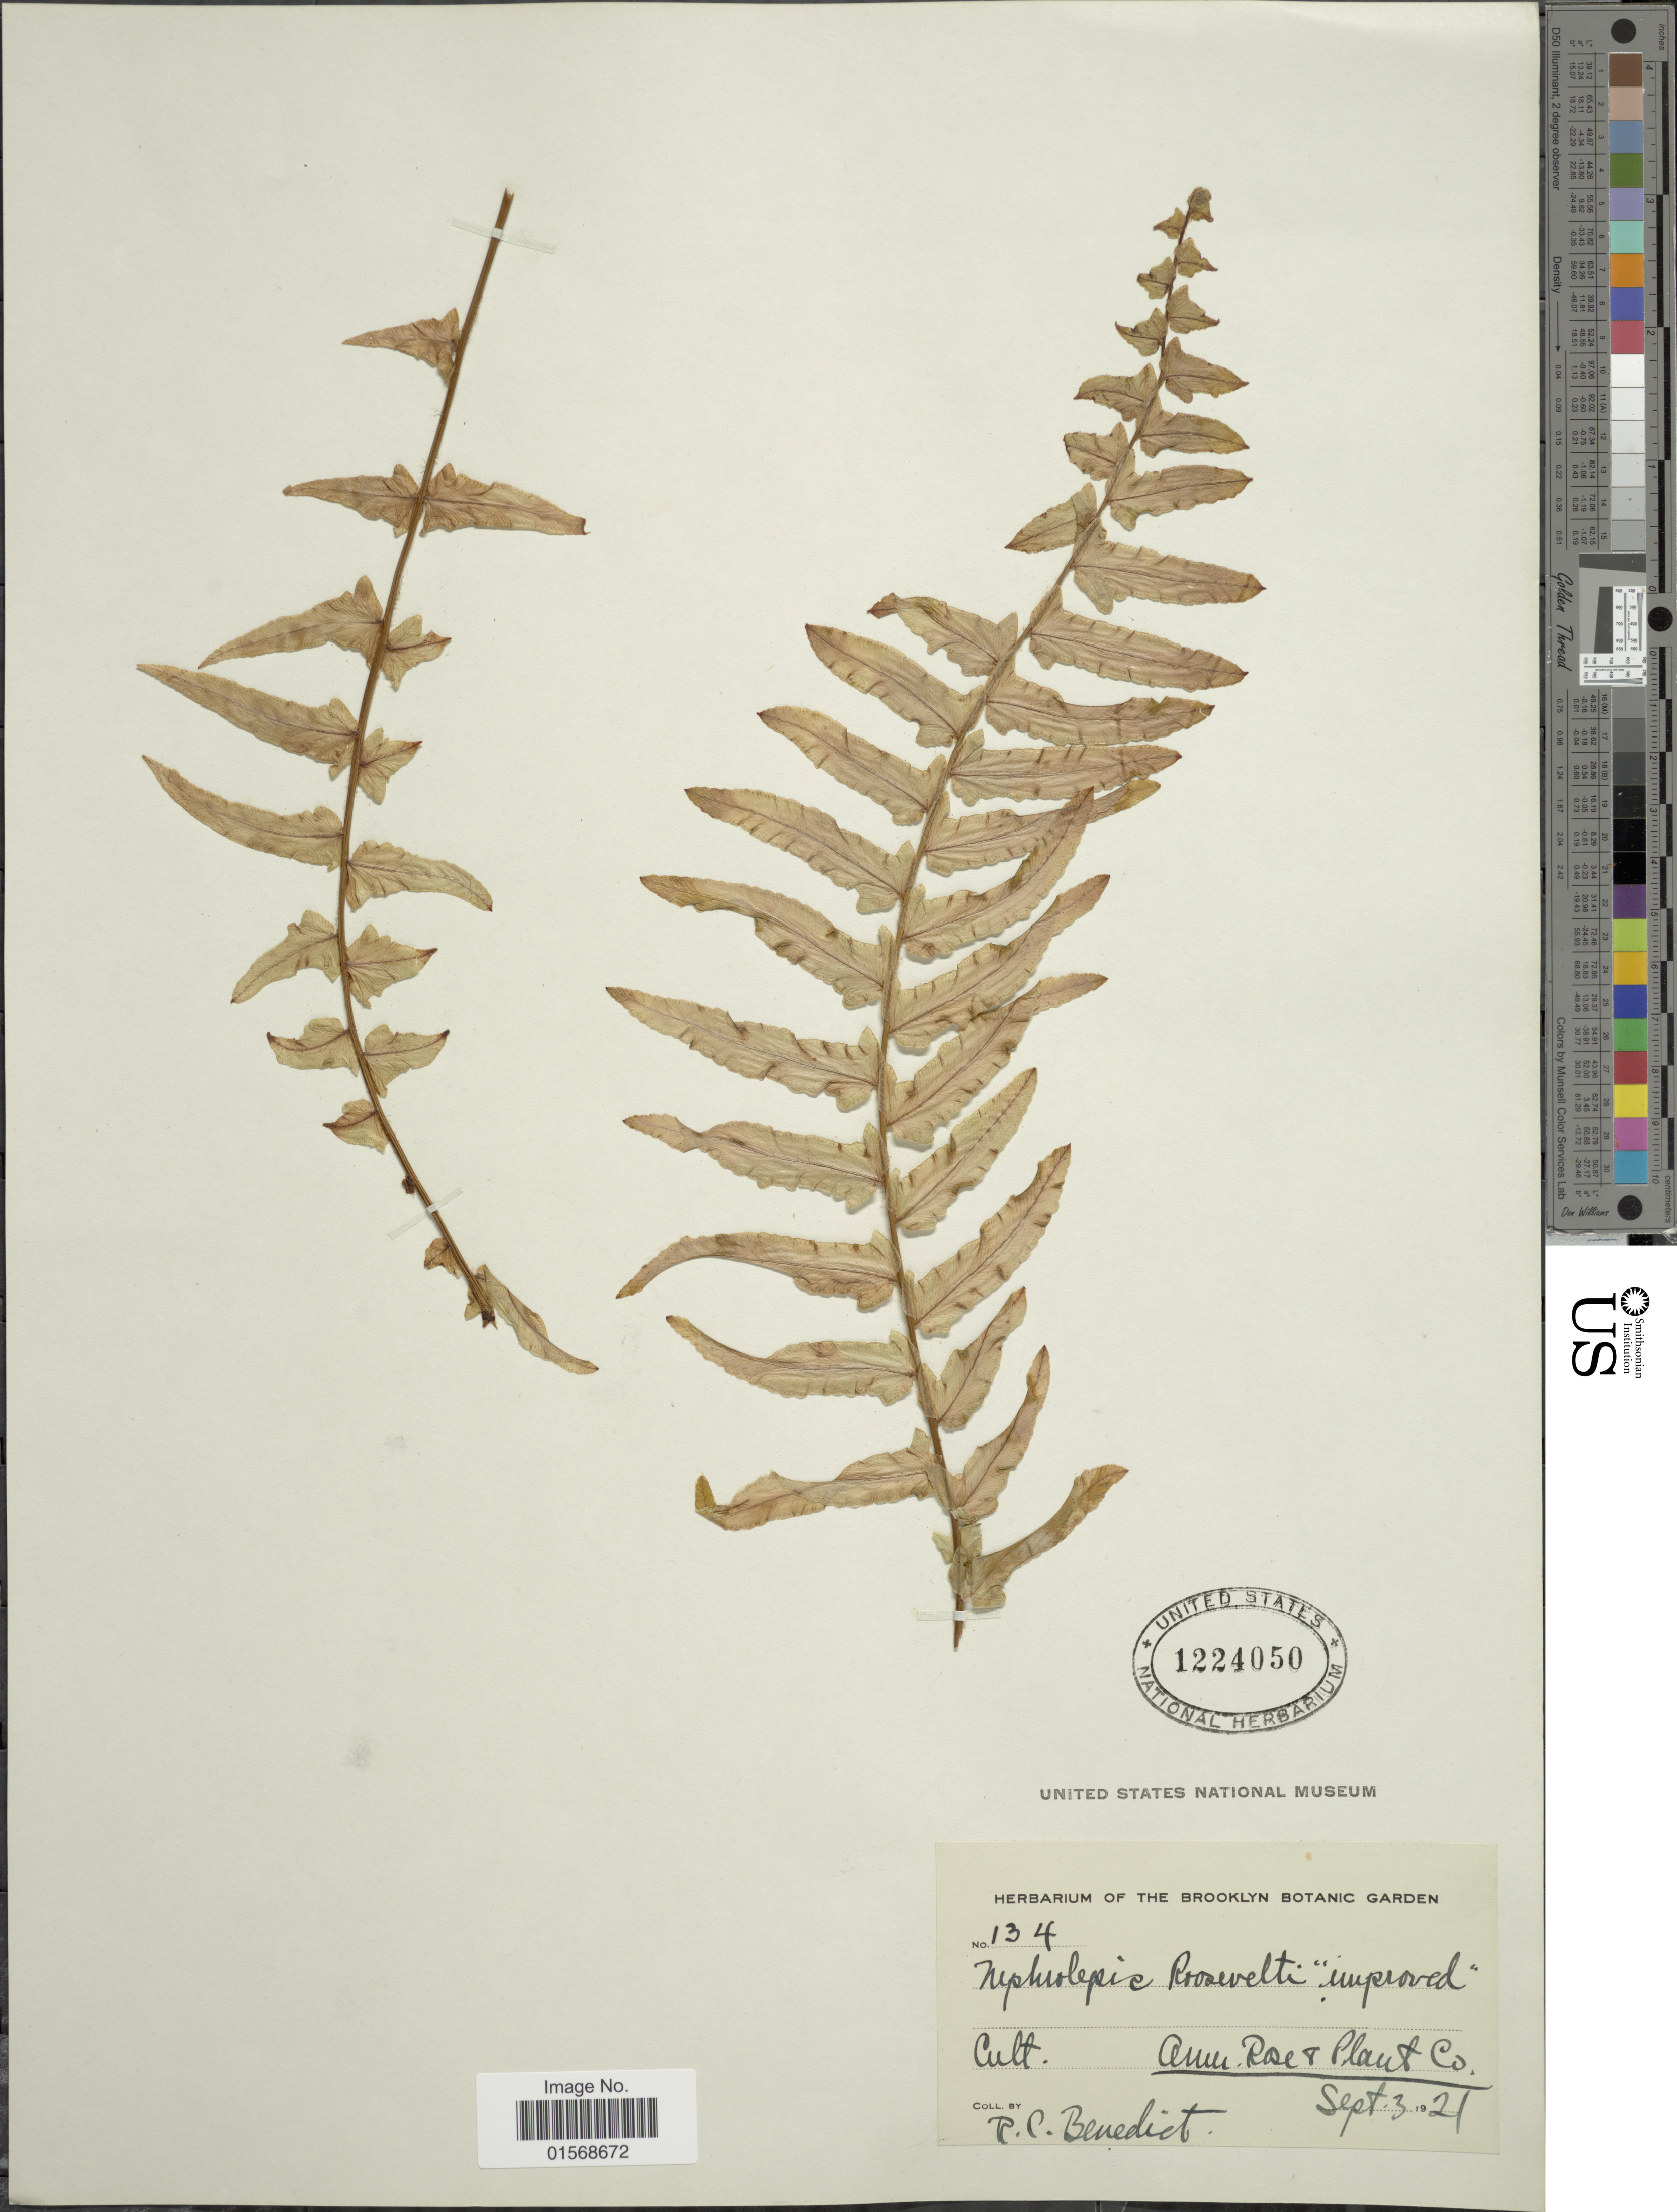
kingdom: Plantae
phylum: Tracheophyta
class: Polypodiopsida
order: Polypodiales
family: Nephrolepidaceae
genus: Nephrolepis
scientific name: Nephrolepis 'Rosevelt'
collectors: R. C. Benedict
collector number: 134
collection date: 1921-09-03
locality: Amer, Rose. & Plant co. [unsure placement]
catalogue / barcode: US 1224050